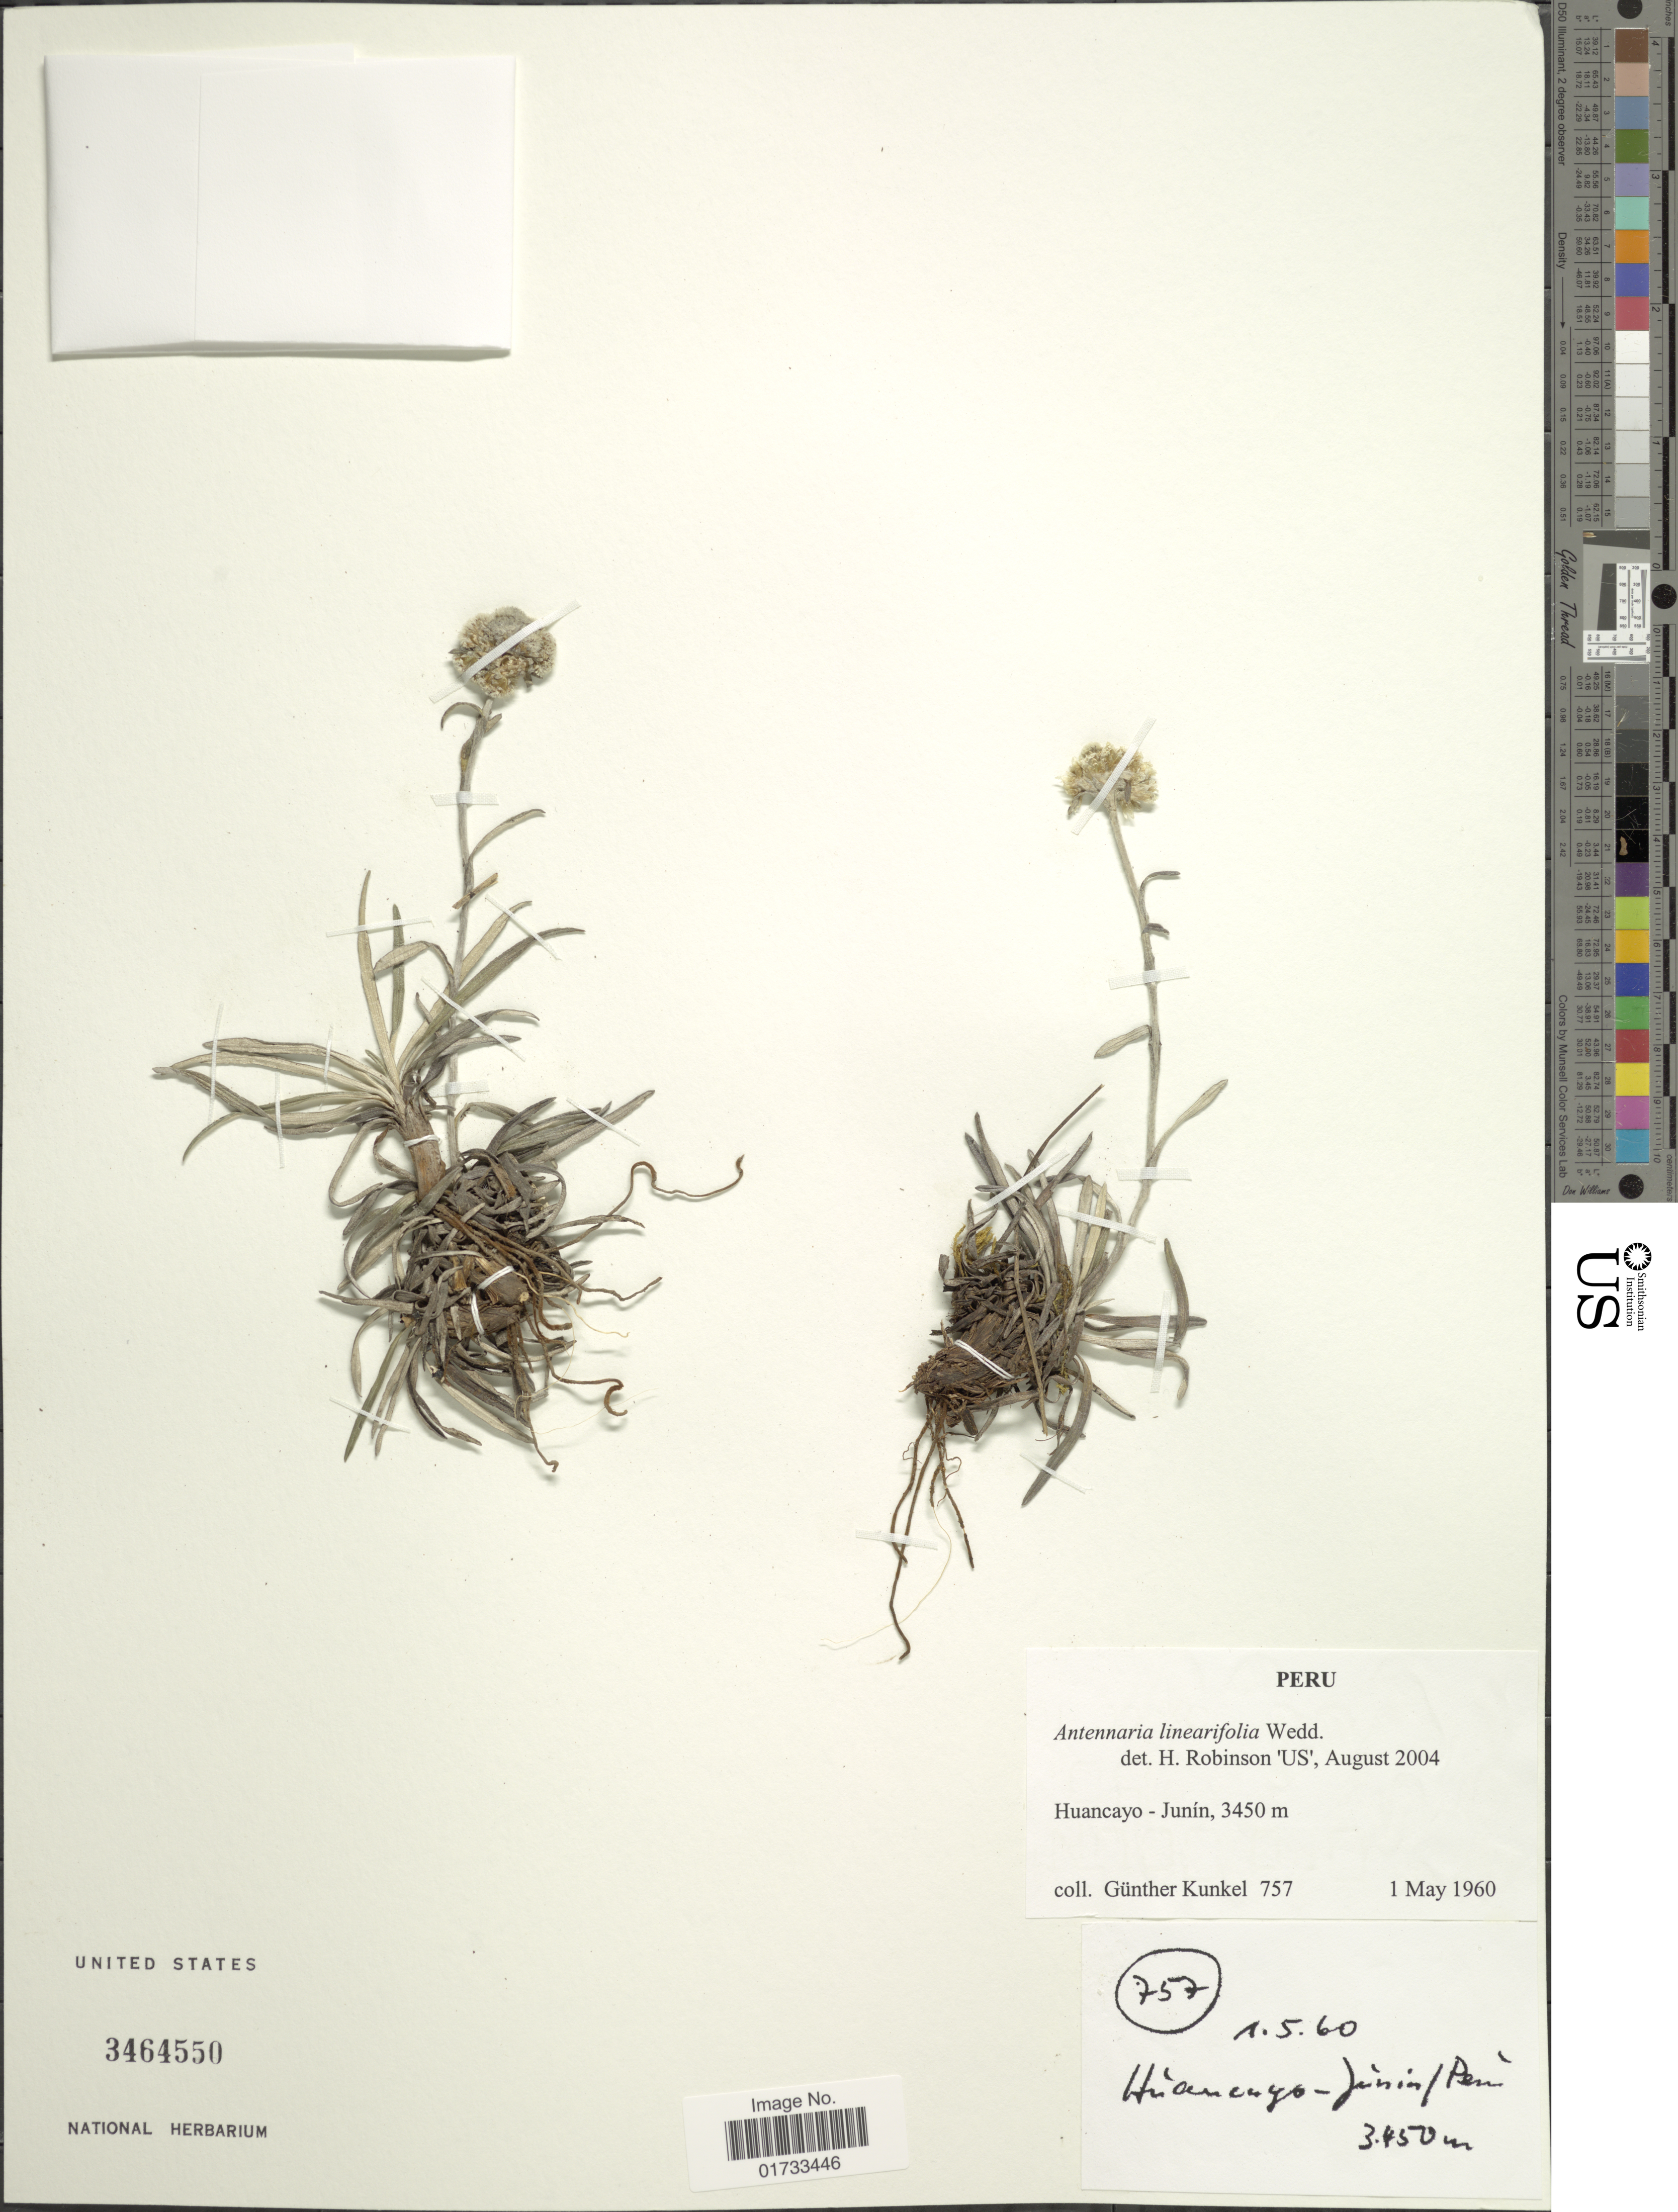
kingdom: Plantae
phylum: Tracheophyta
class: Magnoliopsida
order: Asterales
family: Asteraceae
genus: Quasiantennaria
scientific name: Quasiantennaria linearifolia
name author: (Wedd.) R.J. Bayer & M.O. Dillon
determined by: Nesom, Guy L.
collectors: G. Kunkel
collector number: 757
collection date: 1960-05-01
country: Peru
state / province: Junín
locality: Huancayo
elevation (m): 3450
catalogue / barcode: US 3464550